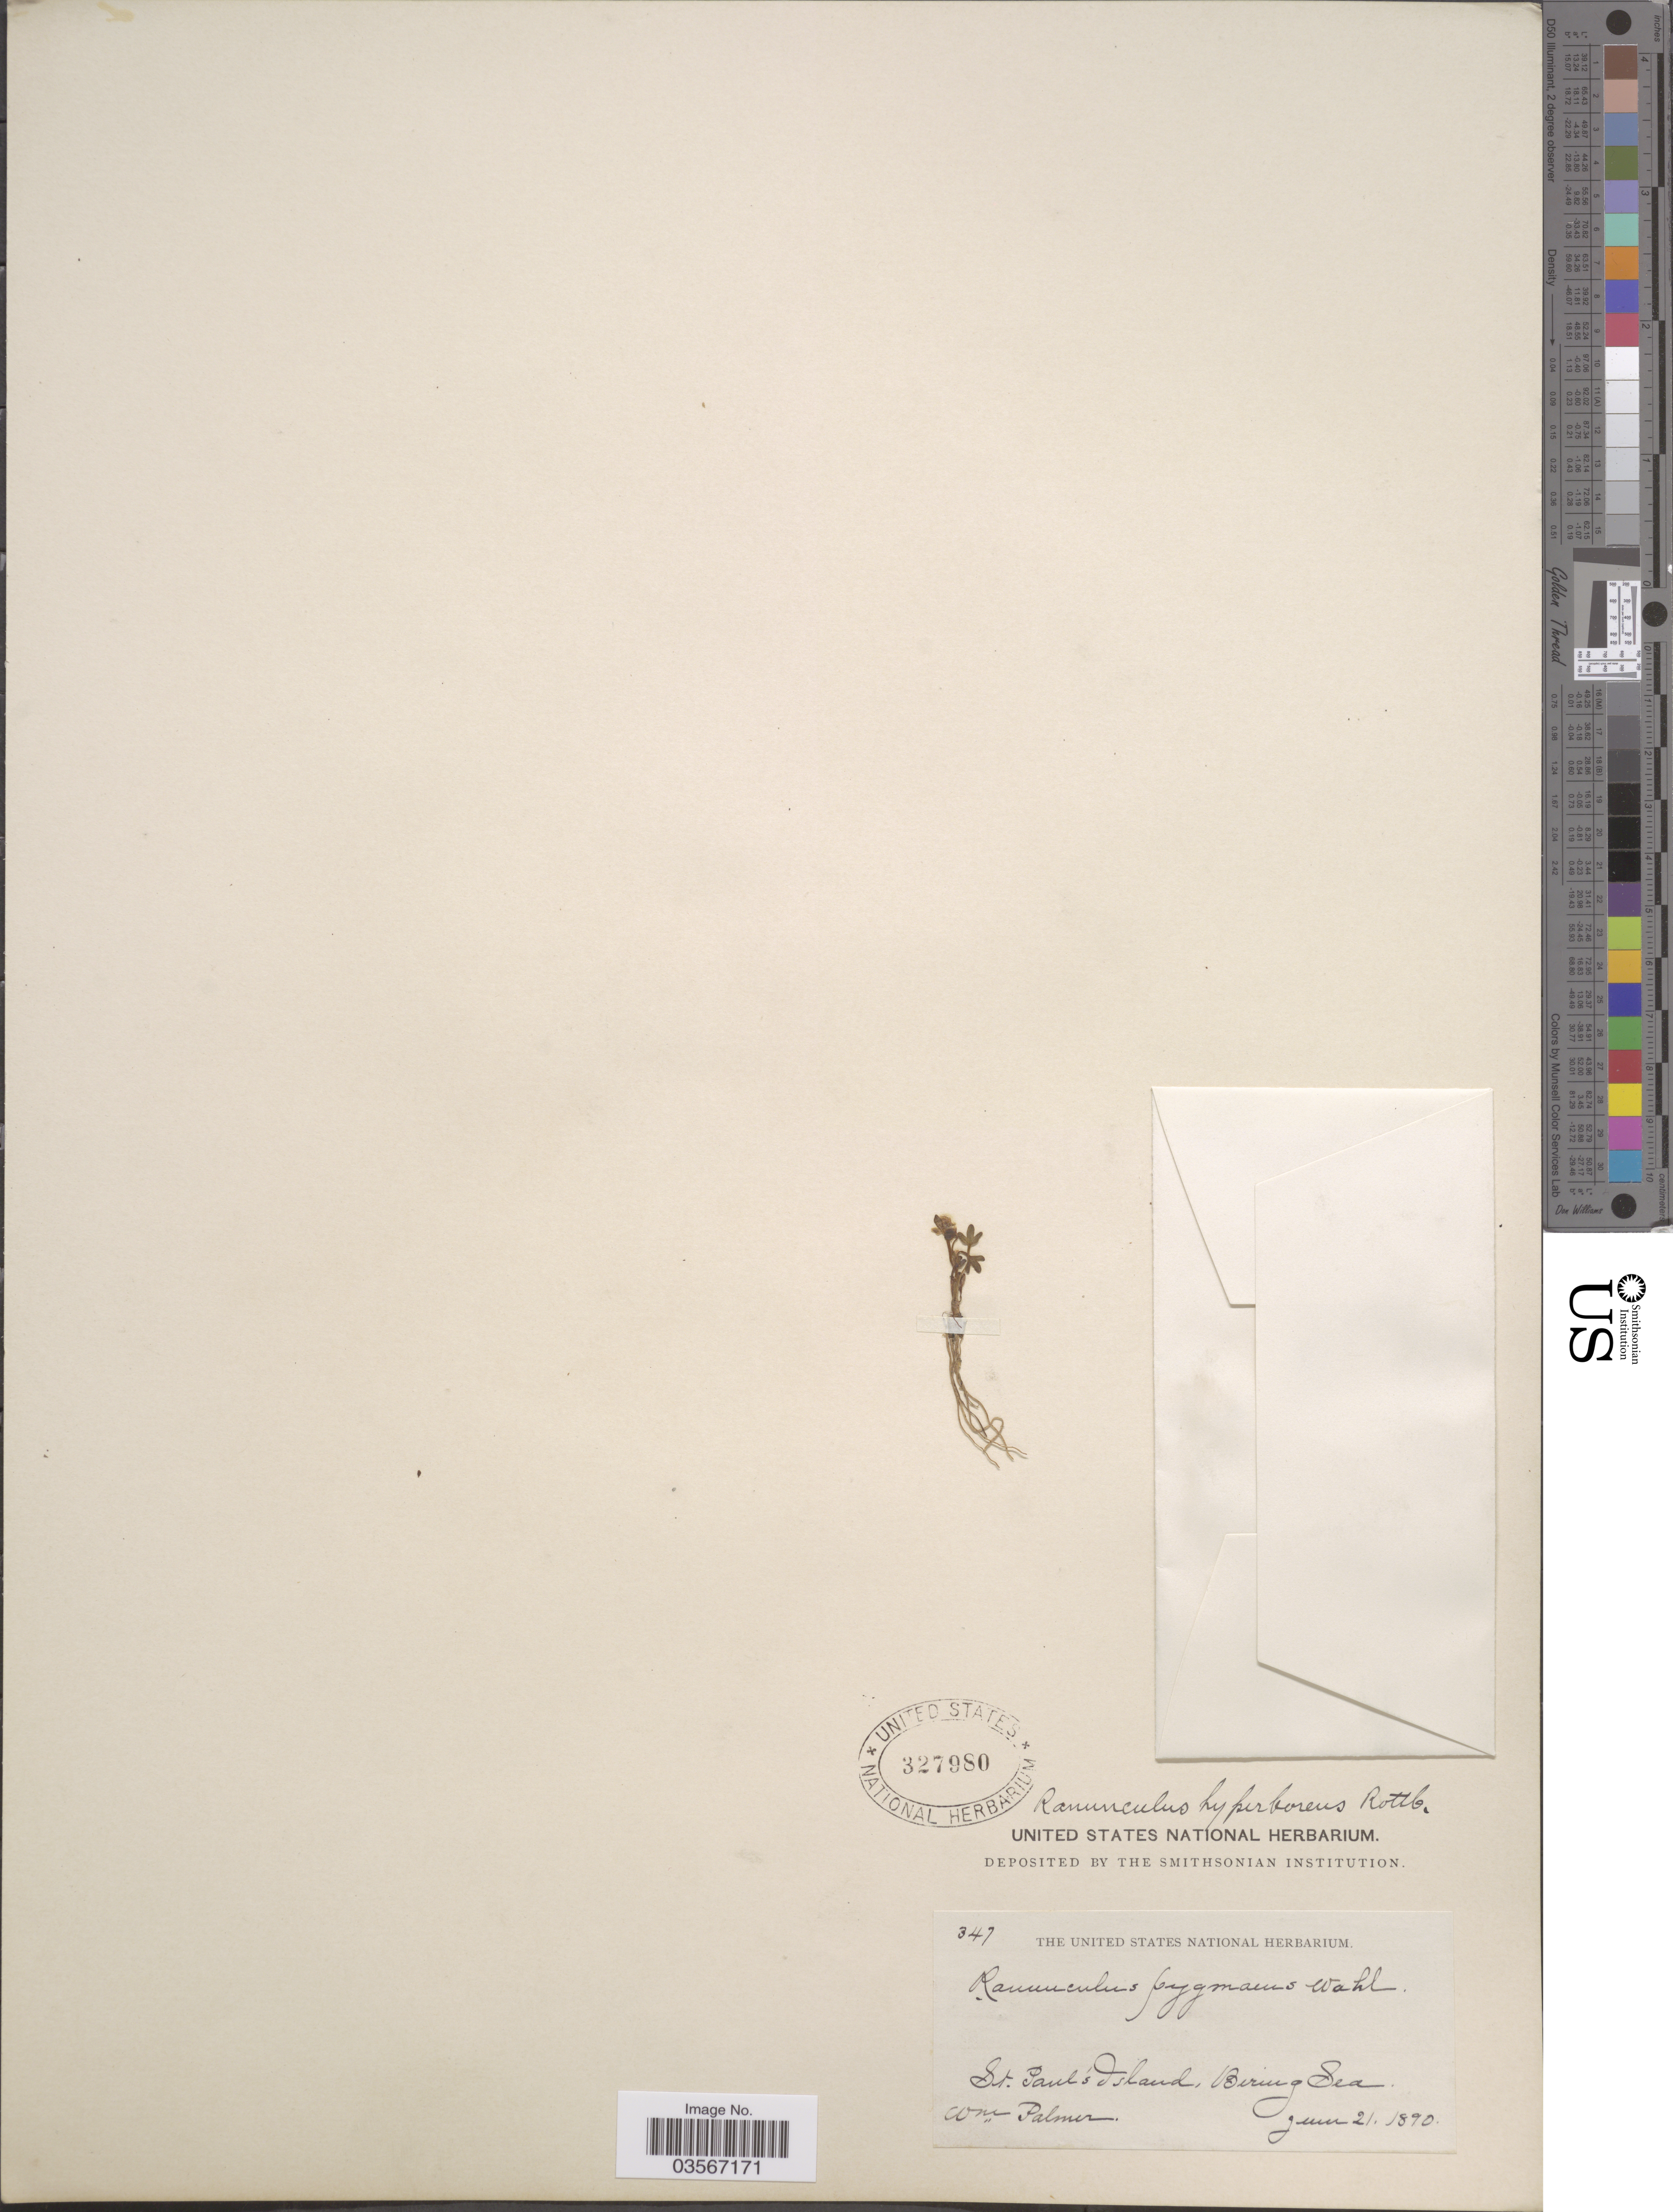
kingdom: Plantae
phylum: Tracheophyta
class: Magnoliopsida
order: Ranunculales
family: Ranunculaceae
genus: Ranunculus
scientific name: Ranunculus hyperboreus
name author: Rottb.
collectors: W. Palmer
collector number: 347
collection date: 1890-06-21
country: United States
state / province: Alaska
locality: St. Paul's Island, Bering Sea.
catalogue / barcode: US 327980